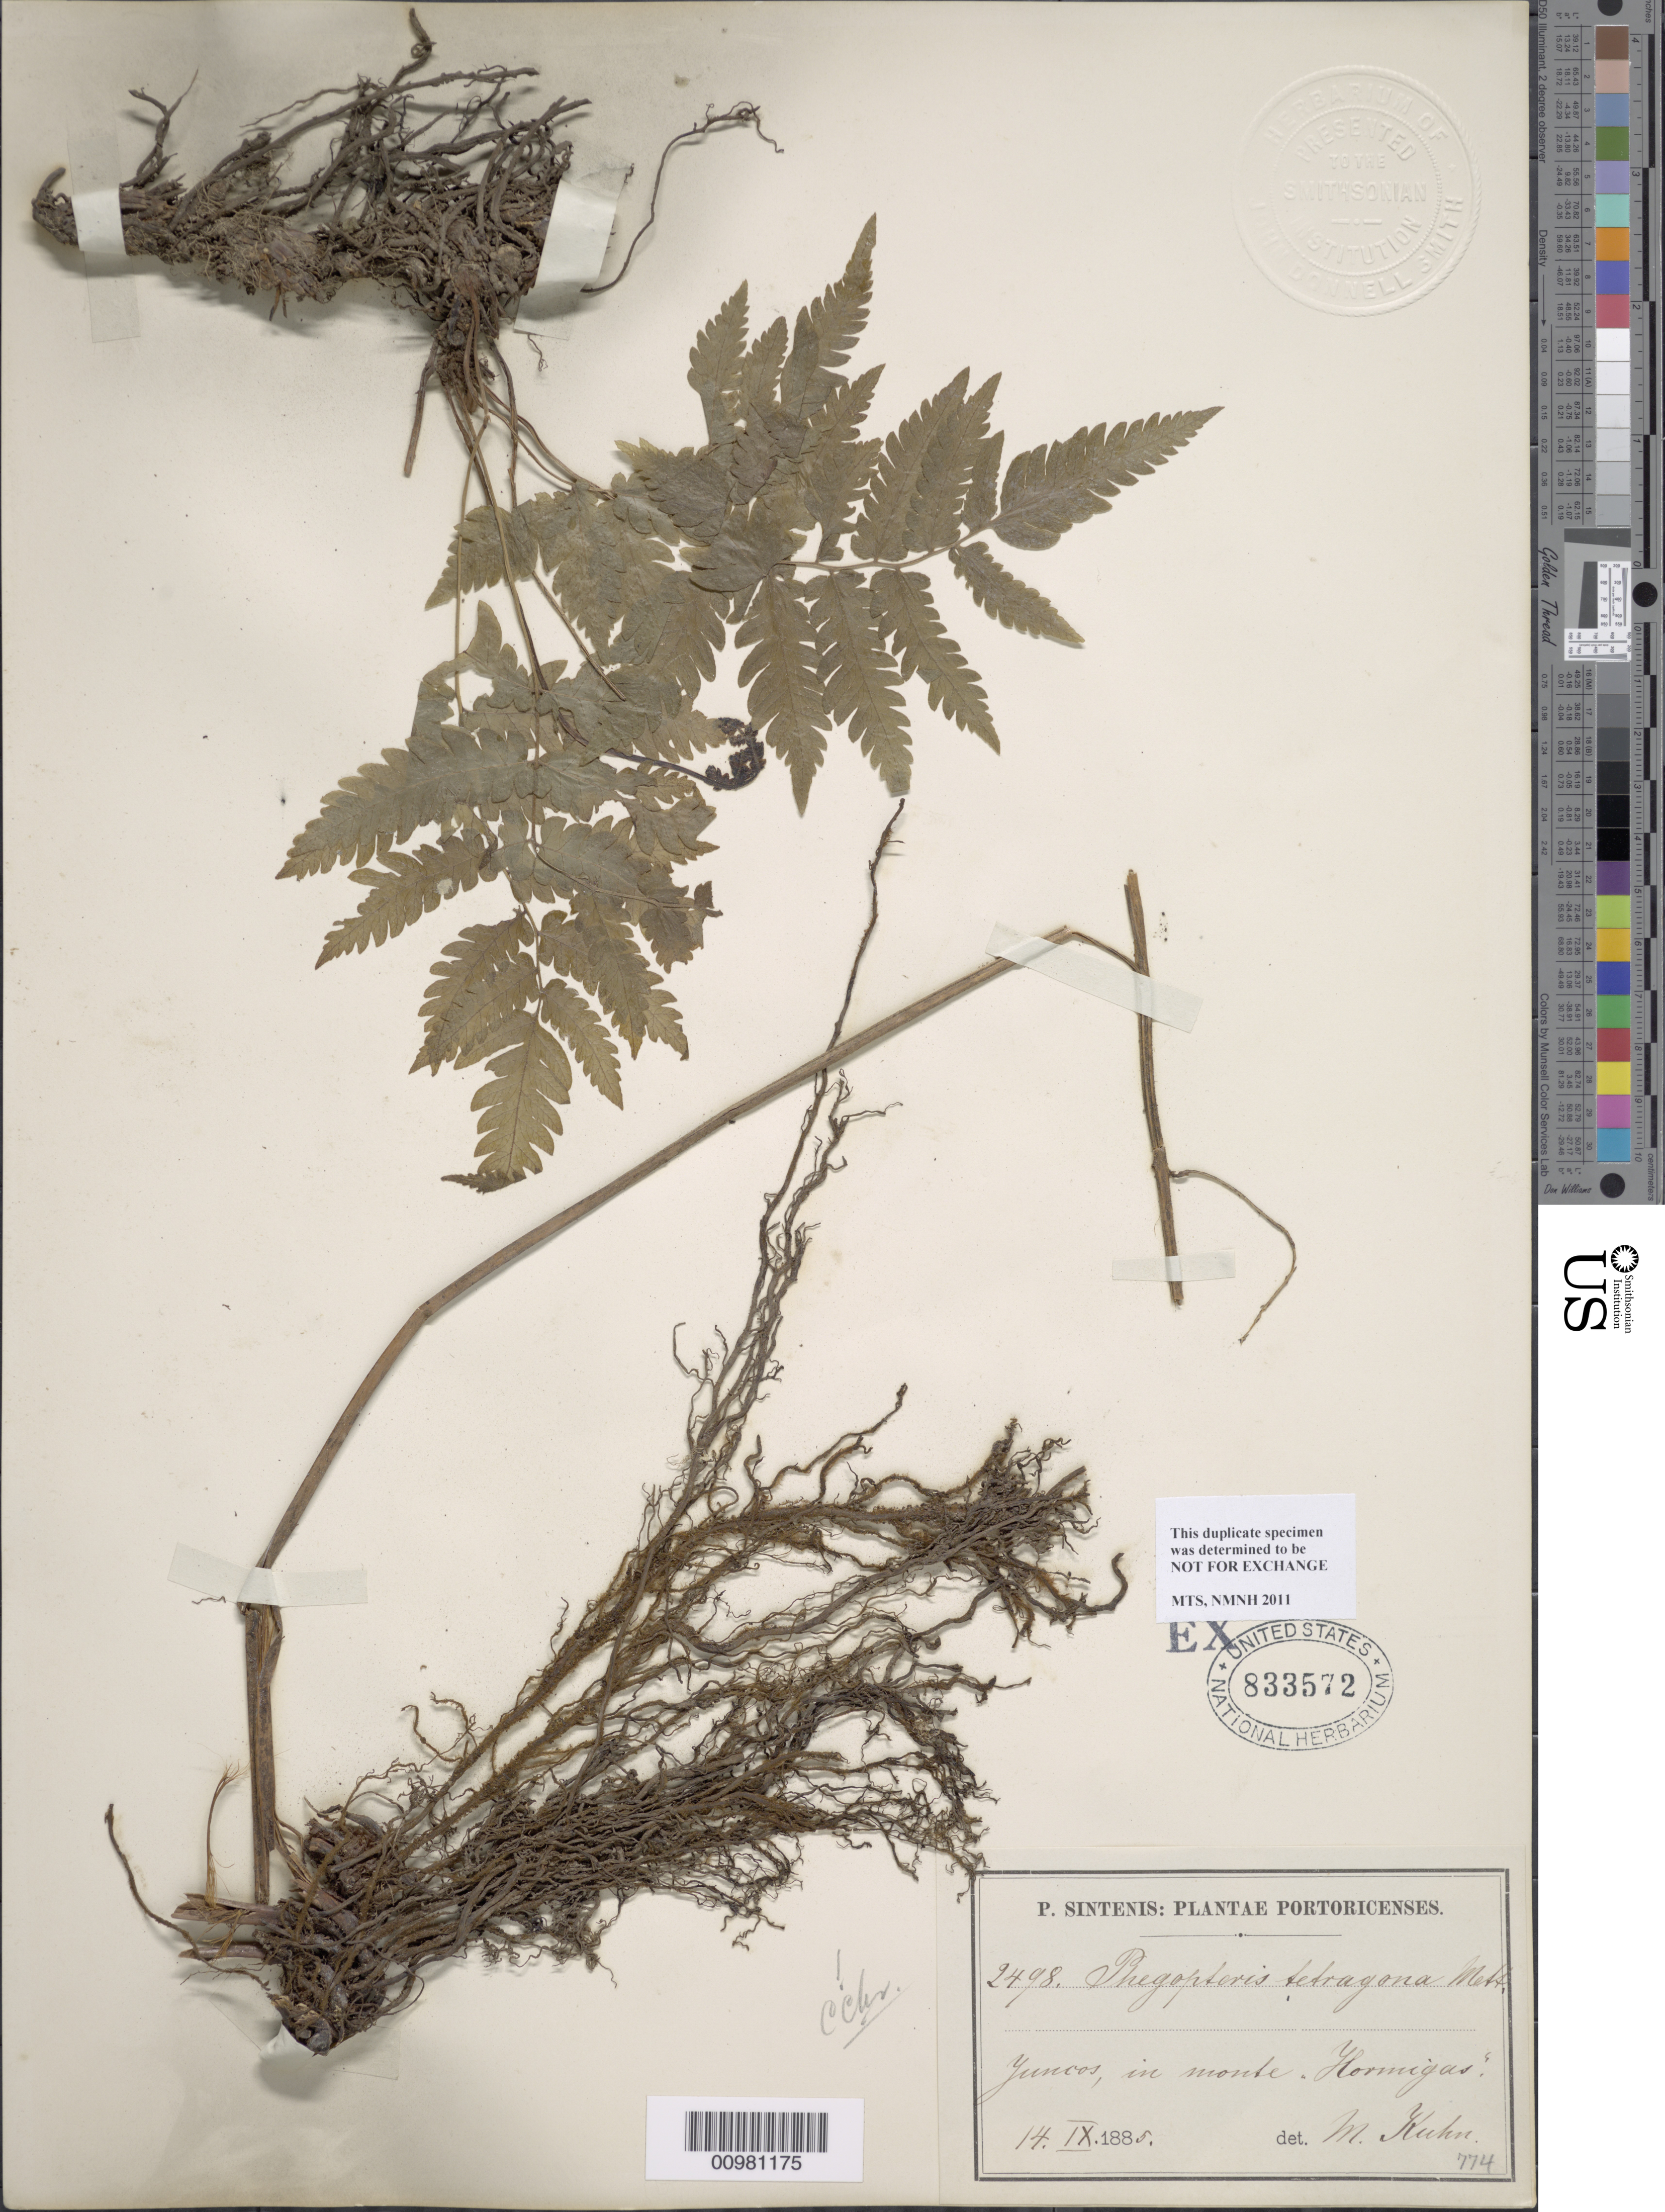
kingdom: Plantae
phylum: Tracheophyta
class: Polypodiopsida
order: Polypodiales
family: Thelypteridaceae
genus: Amauropelta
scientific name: Amauropelta sp.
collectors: P. Sintenis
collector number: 2498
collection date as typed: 14 Sep 1885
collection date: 1885-09-14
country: Puerto Rico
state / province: Juncos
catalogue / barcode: US 833572